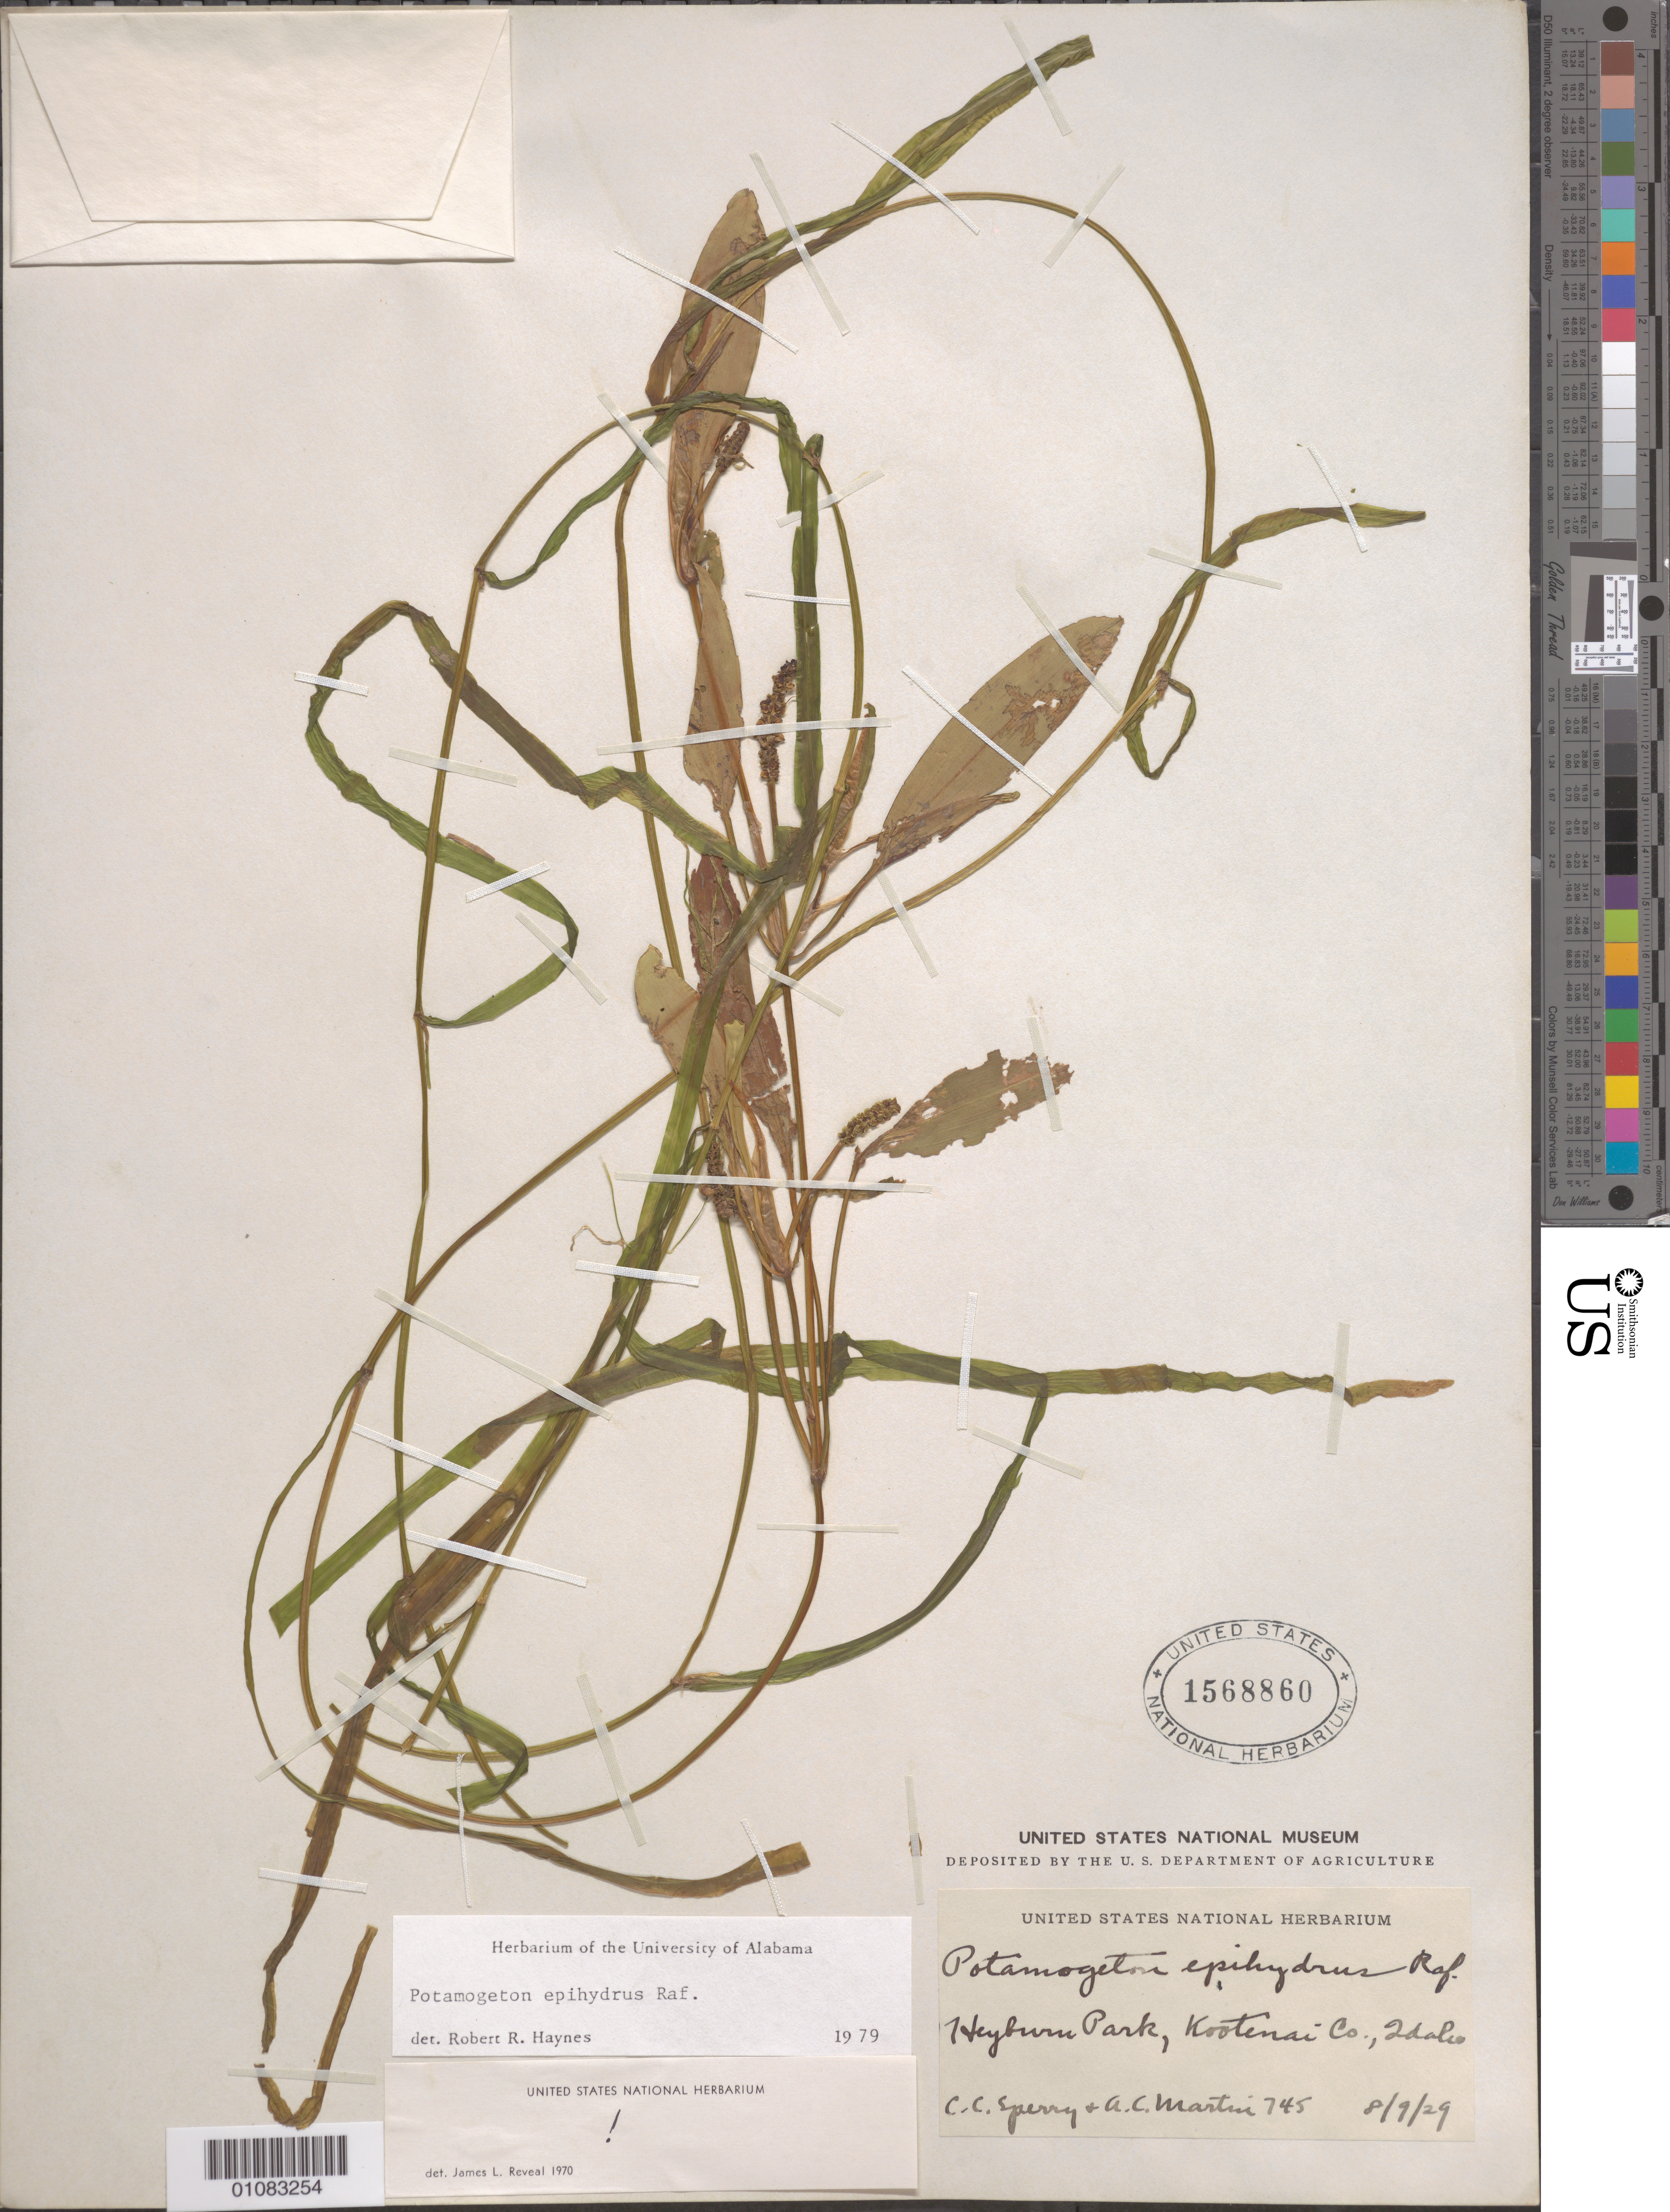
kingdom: Plantae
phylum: Tracheophyta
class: Liliopsida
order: Alismatales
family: Potamogetonaceae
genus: Potamogeton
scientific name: Potamogeton epihydrus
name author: Raf.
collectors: C. C. Sperry & A. C. Martin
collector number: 745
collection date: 1929-08-09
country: United States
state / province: Idaho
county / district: Kootenai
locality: Heyburn Park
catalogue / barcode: US 1568860